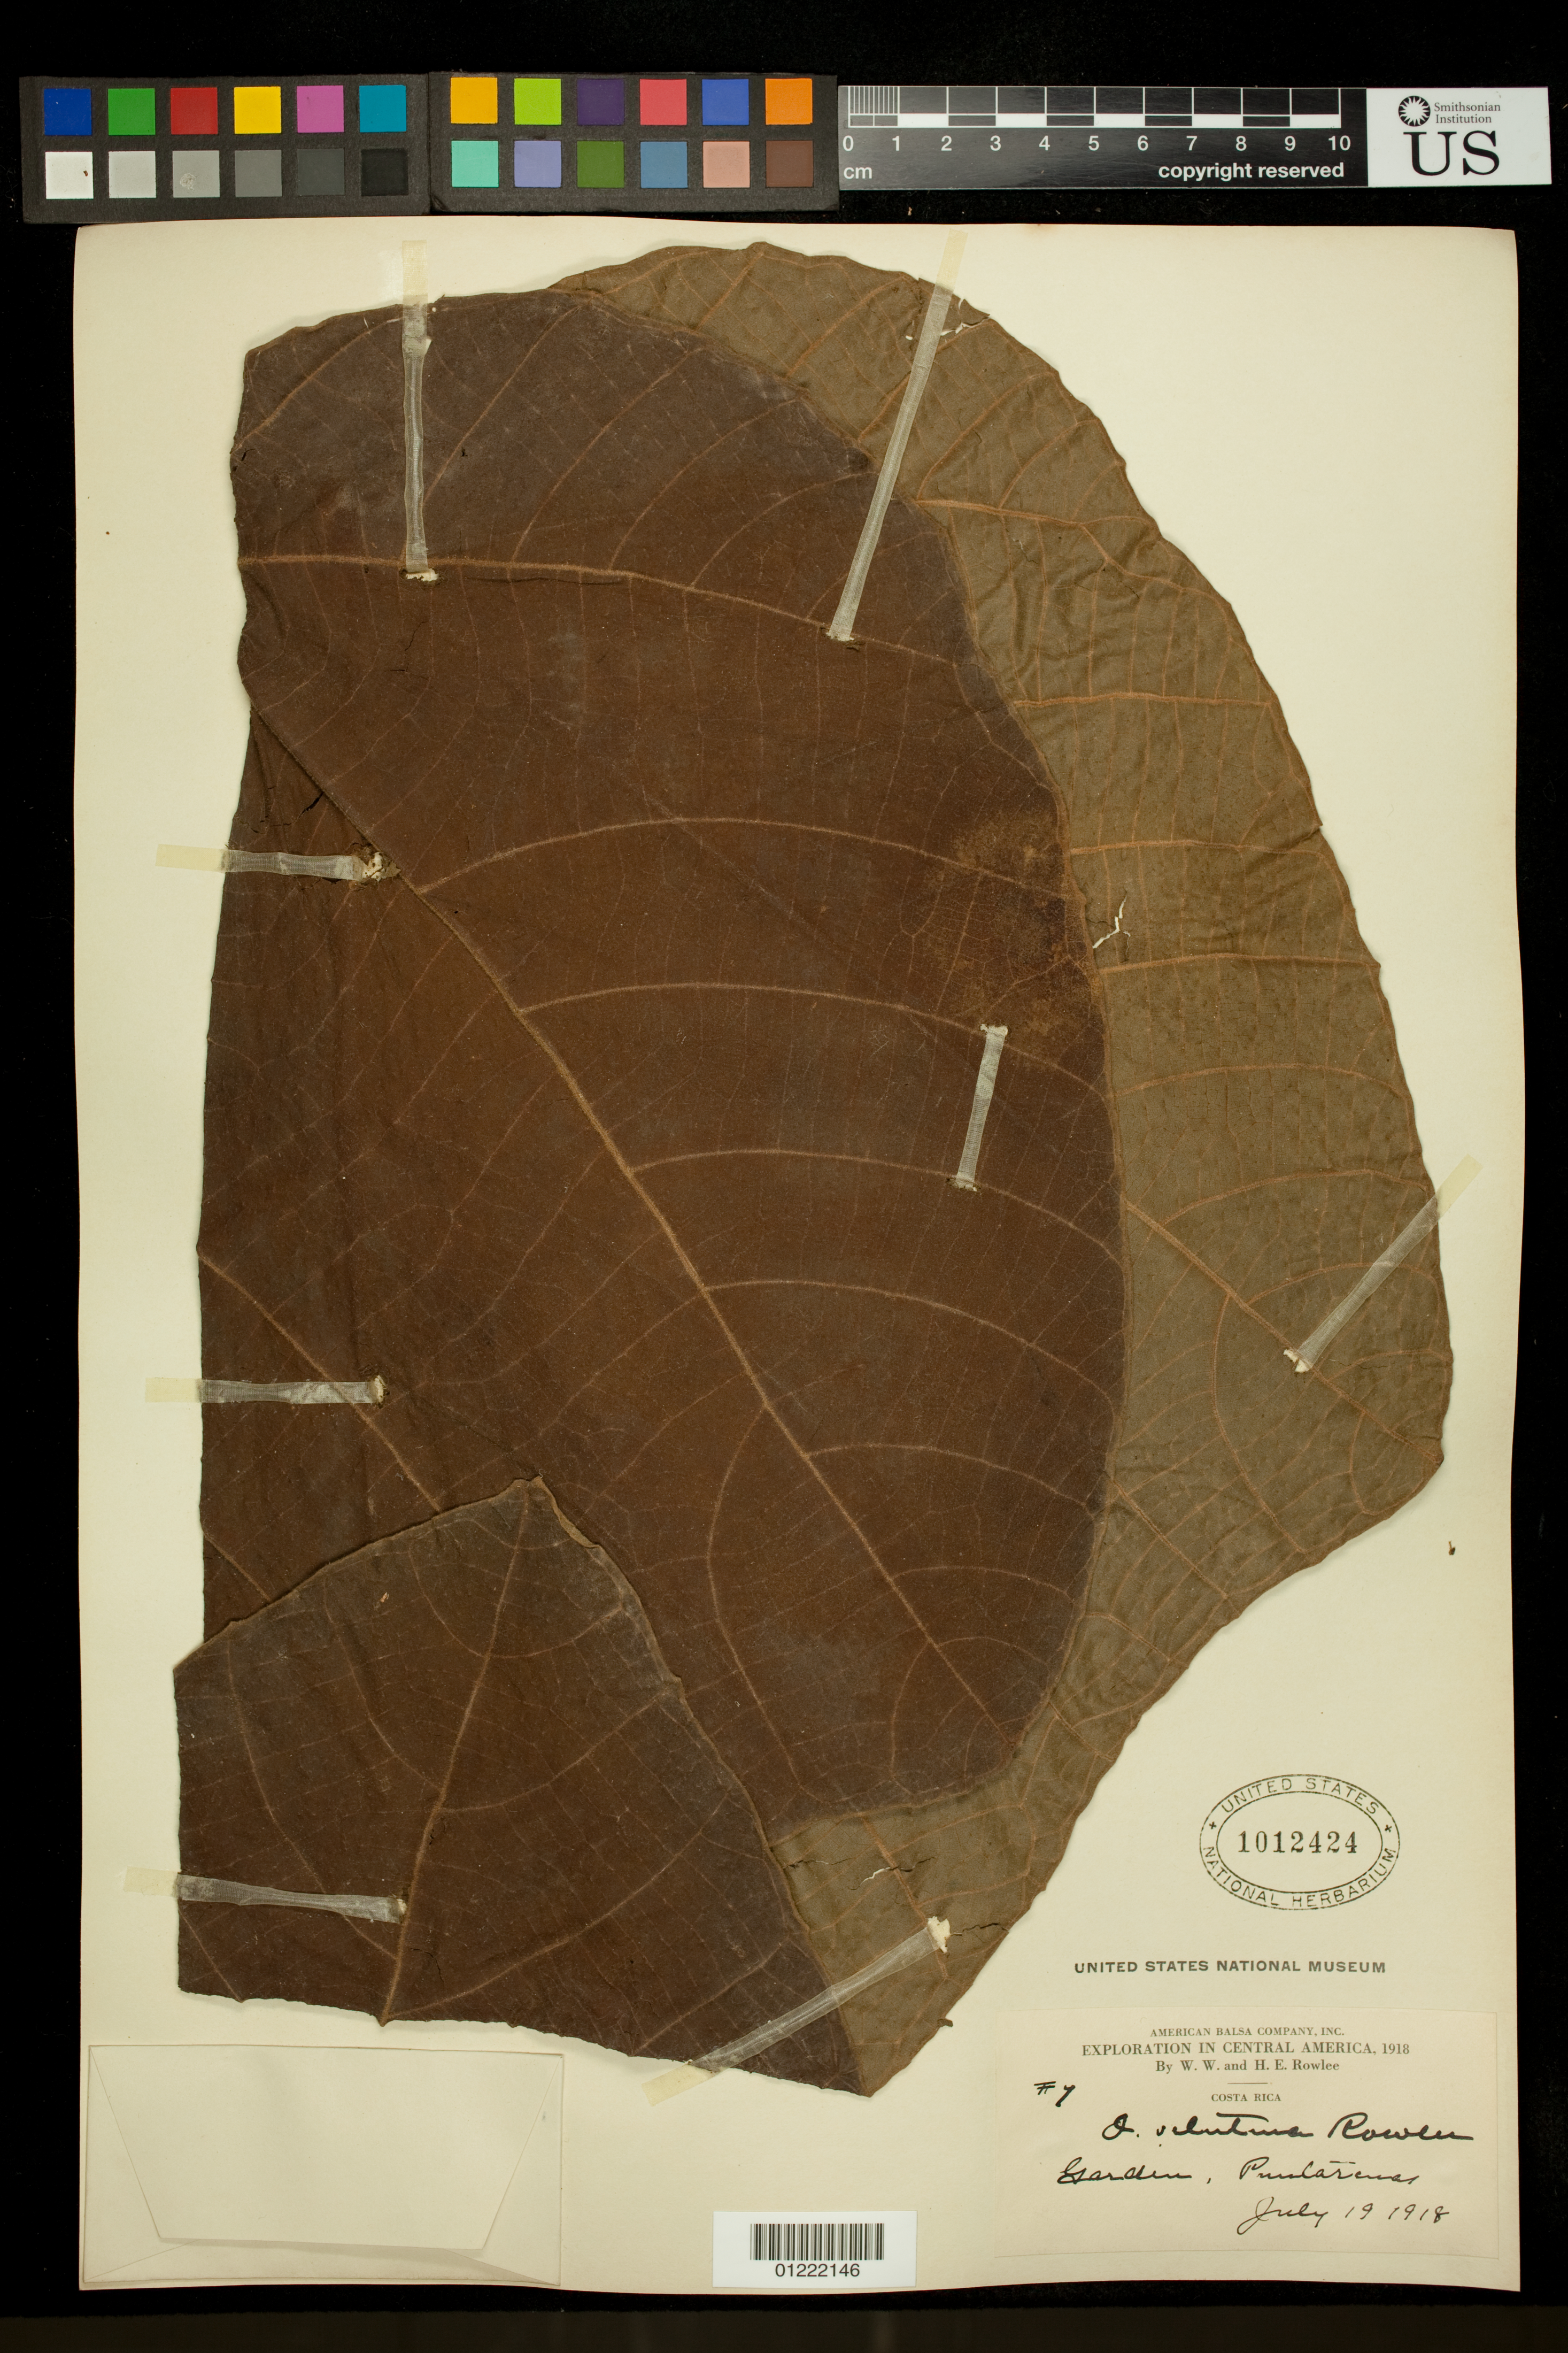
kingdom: Plantae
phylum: Tracheophyta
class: Magnoliopsida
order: Malvales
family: Malvaceae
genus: Ochroma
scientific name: Ochroma pyramidale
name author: (Cav. ex Lam.) Urb.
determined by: Dorr, L. J., (BOT), Smithsonian Institution - National Museum of Natural History (UNITED STATES)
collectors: W. W. Rowlee & H. E. Rowlee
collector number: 1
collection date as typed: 19 Jul 1918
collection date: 1918-07-19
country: Costa Rica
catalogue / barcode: US 1012424